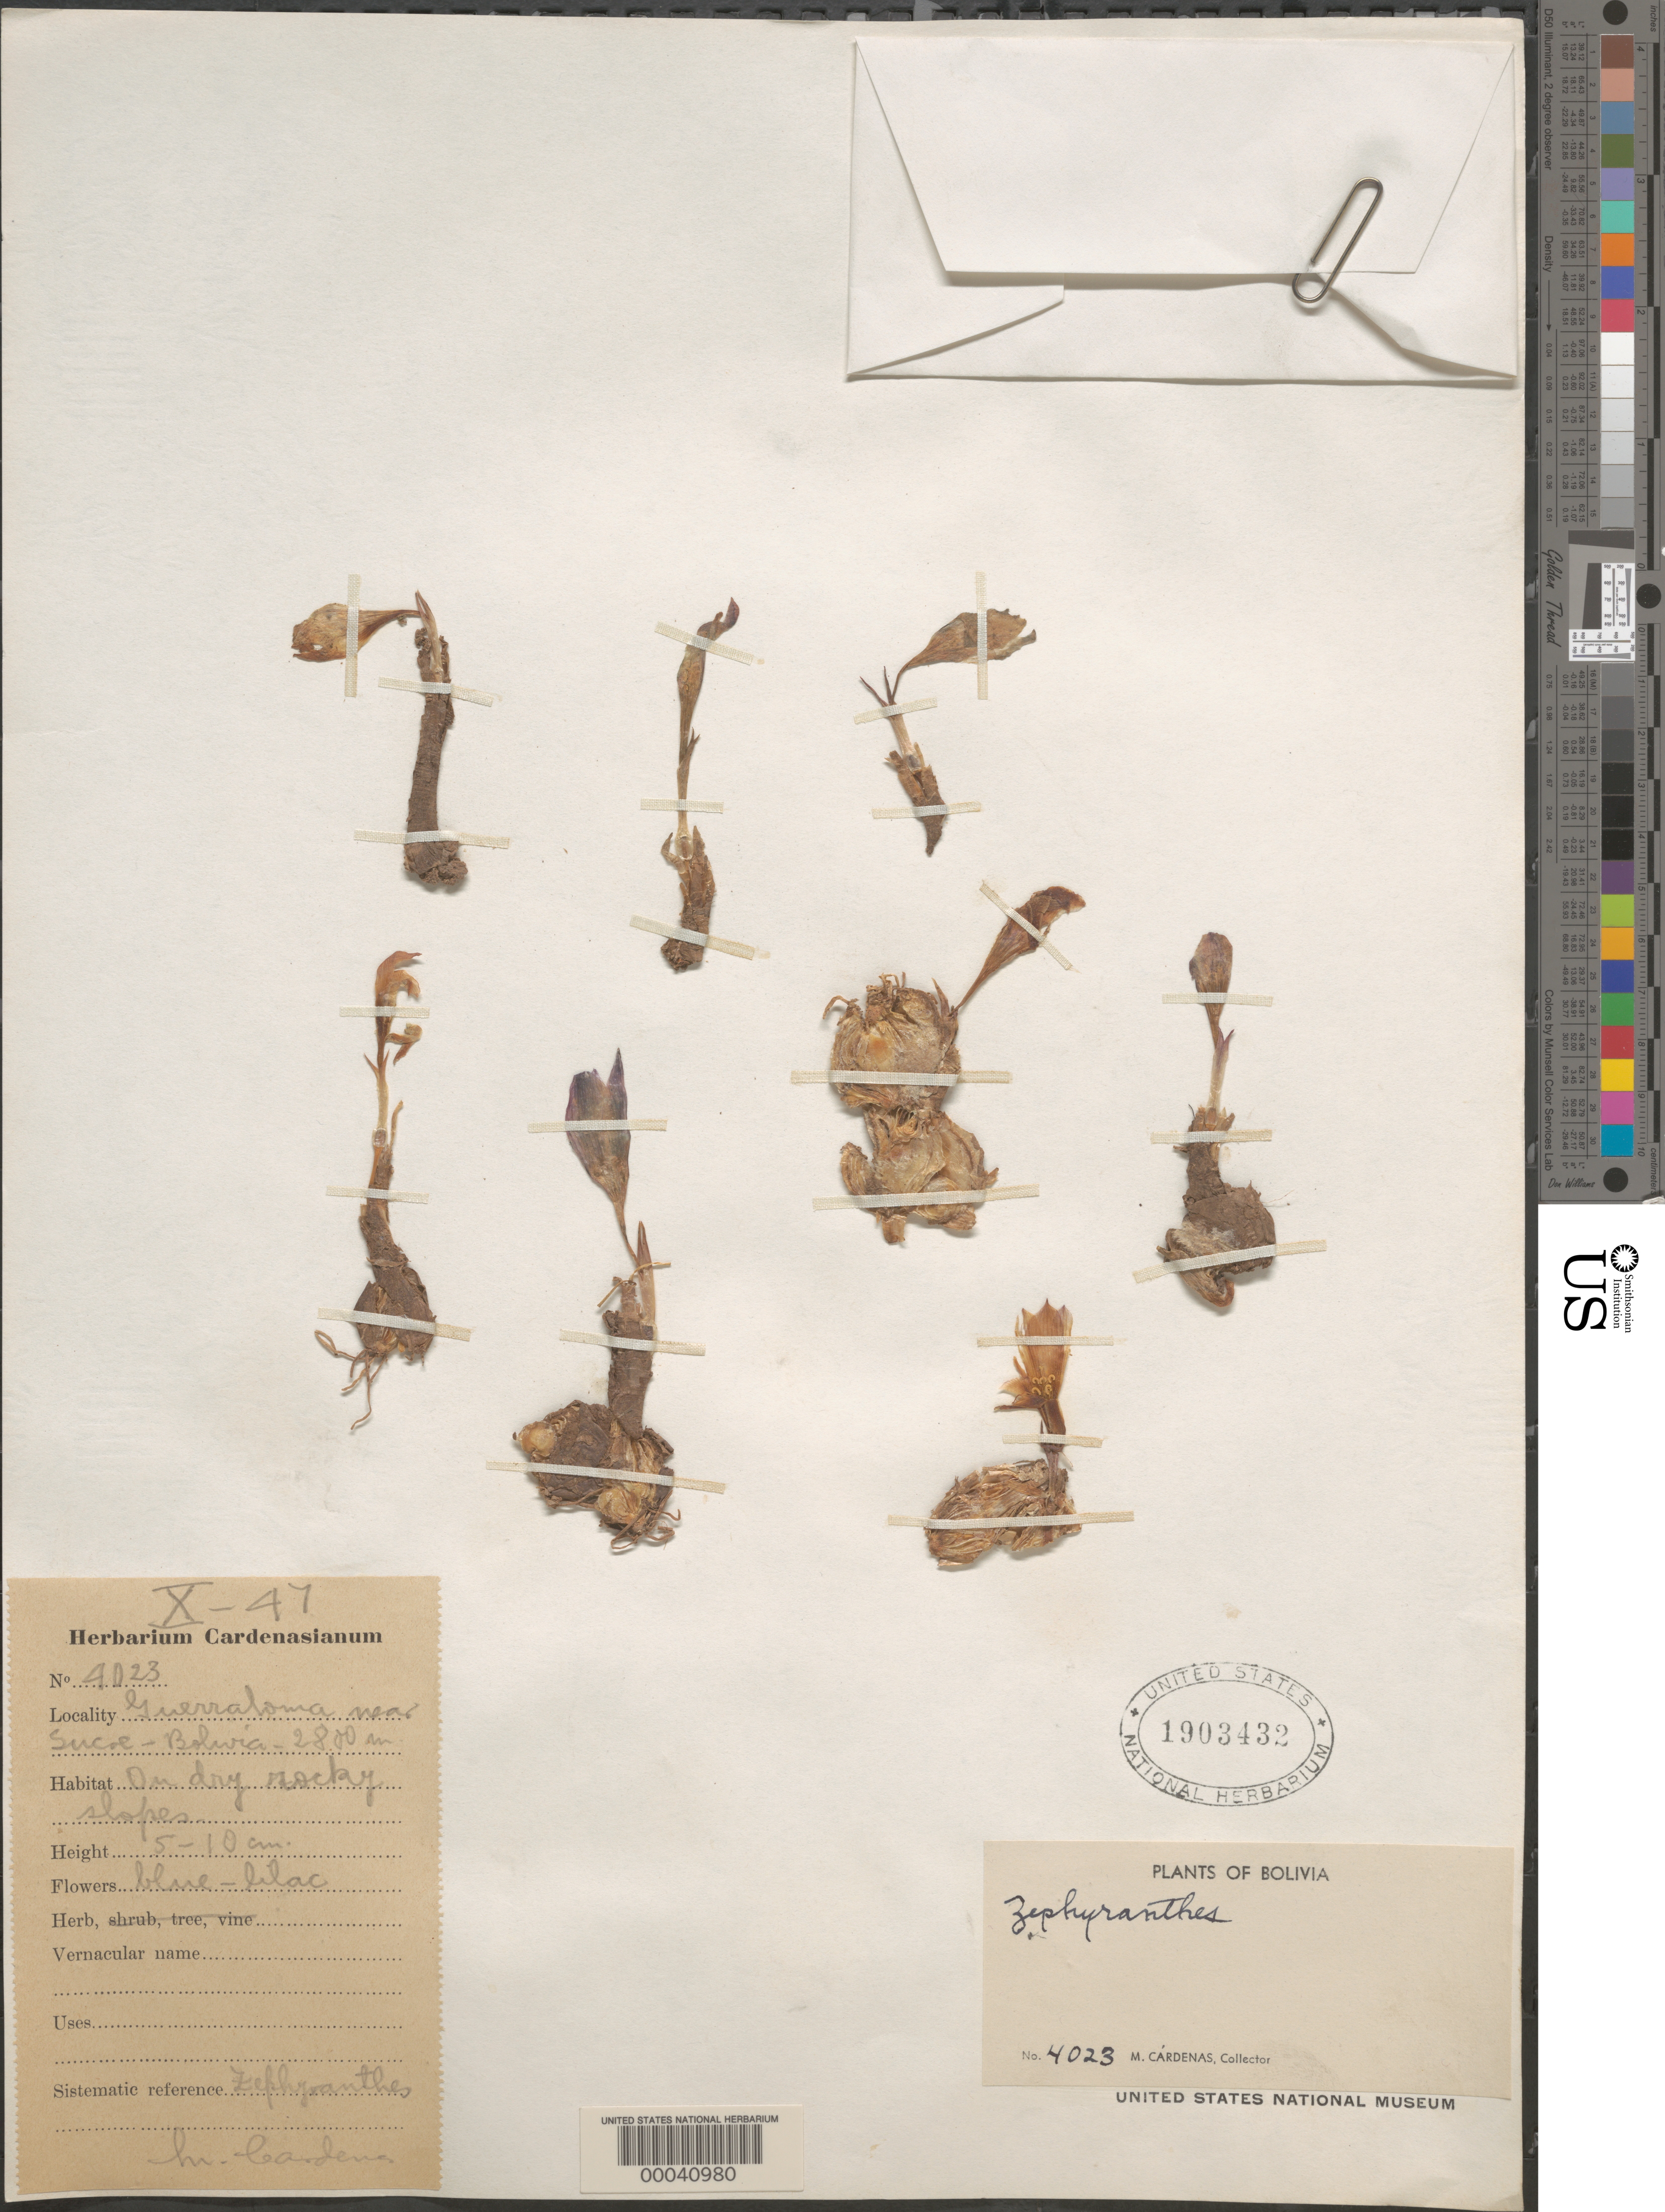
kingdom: Plantae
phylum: Tracheophyta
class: Liliopsida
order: Asparagales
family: Amaryllidaceae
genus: Zephyranthes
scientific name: Zephyranthes sp.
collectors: M. Cárdenas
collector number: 4023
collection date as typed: Oct 1947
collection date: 1947-10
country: Bolivia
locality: Guerra Loma, near Sucre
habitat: Dry clay rocky slopes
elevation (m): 2800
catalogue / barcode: US 1903432